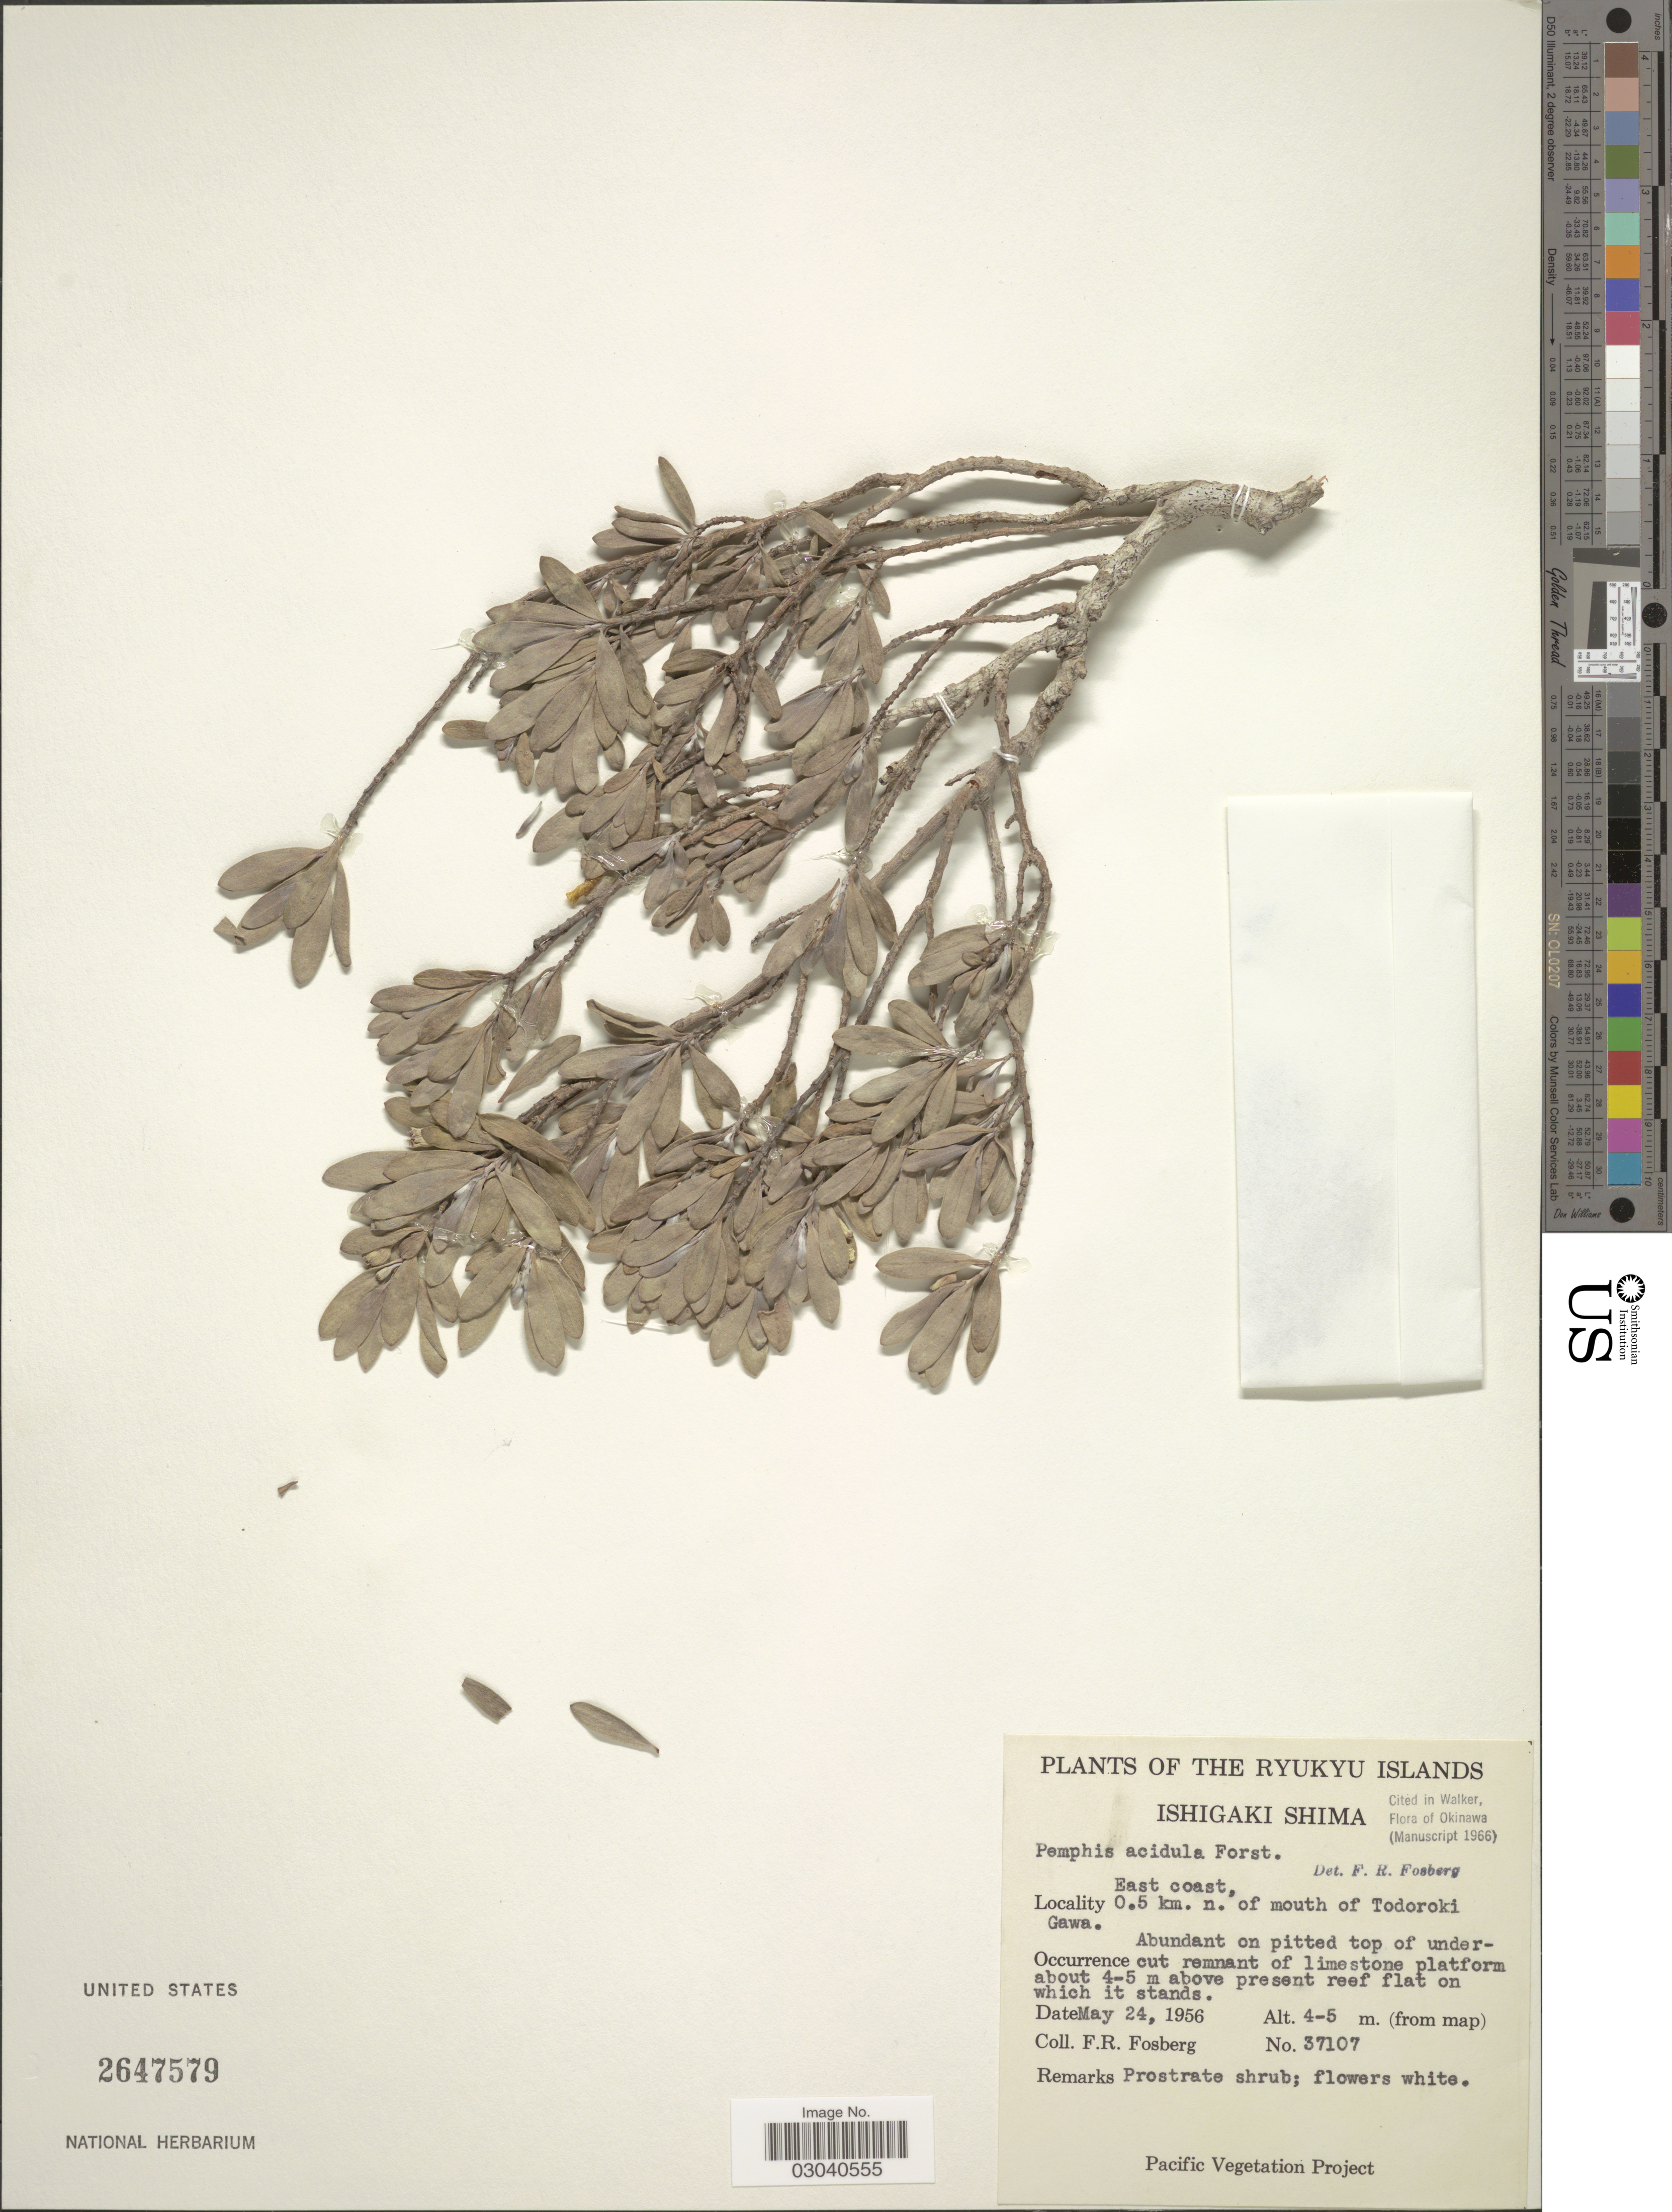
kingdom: Plantae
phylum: Tracheophyta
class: Magnoliopsida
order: Myrtales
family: Lythraceae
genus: Pemphis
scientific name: Pemphis acidula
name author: J.R. Forst. & G. Forst.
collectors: F. R. Fosberg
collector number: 37107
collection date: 1956-05-24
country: Japan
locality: Ryukyu Islands. Ishigaki Shima. East coast, 0.5 km. n. of mouth of Todoroki Gawa.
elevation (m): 4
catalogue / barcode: US 2647579